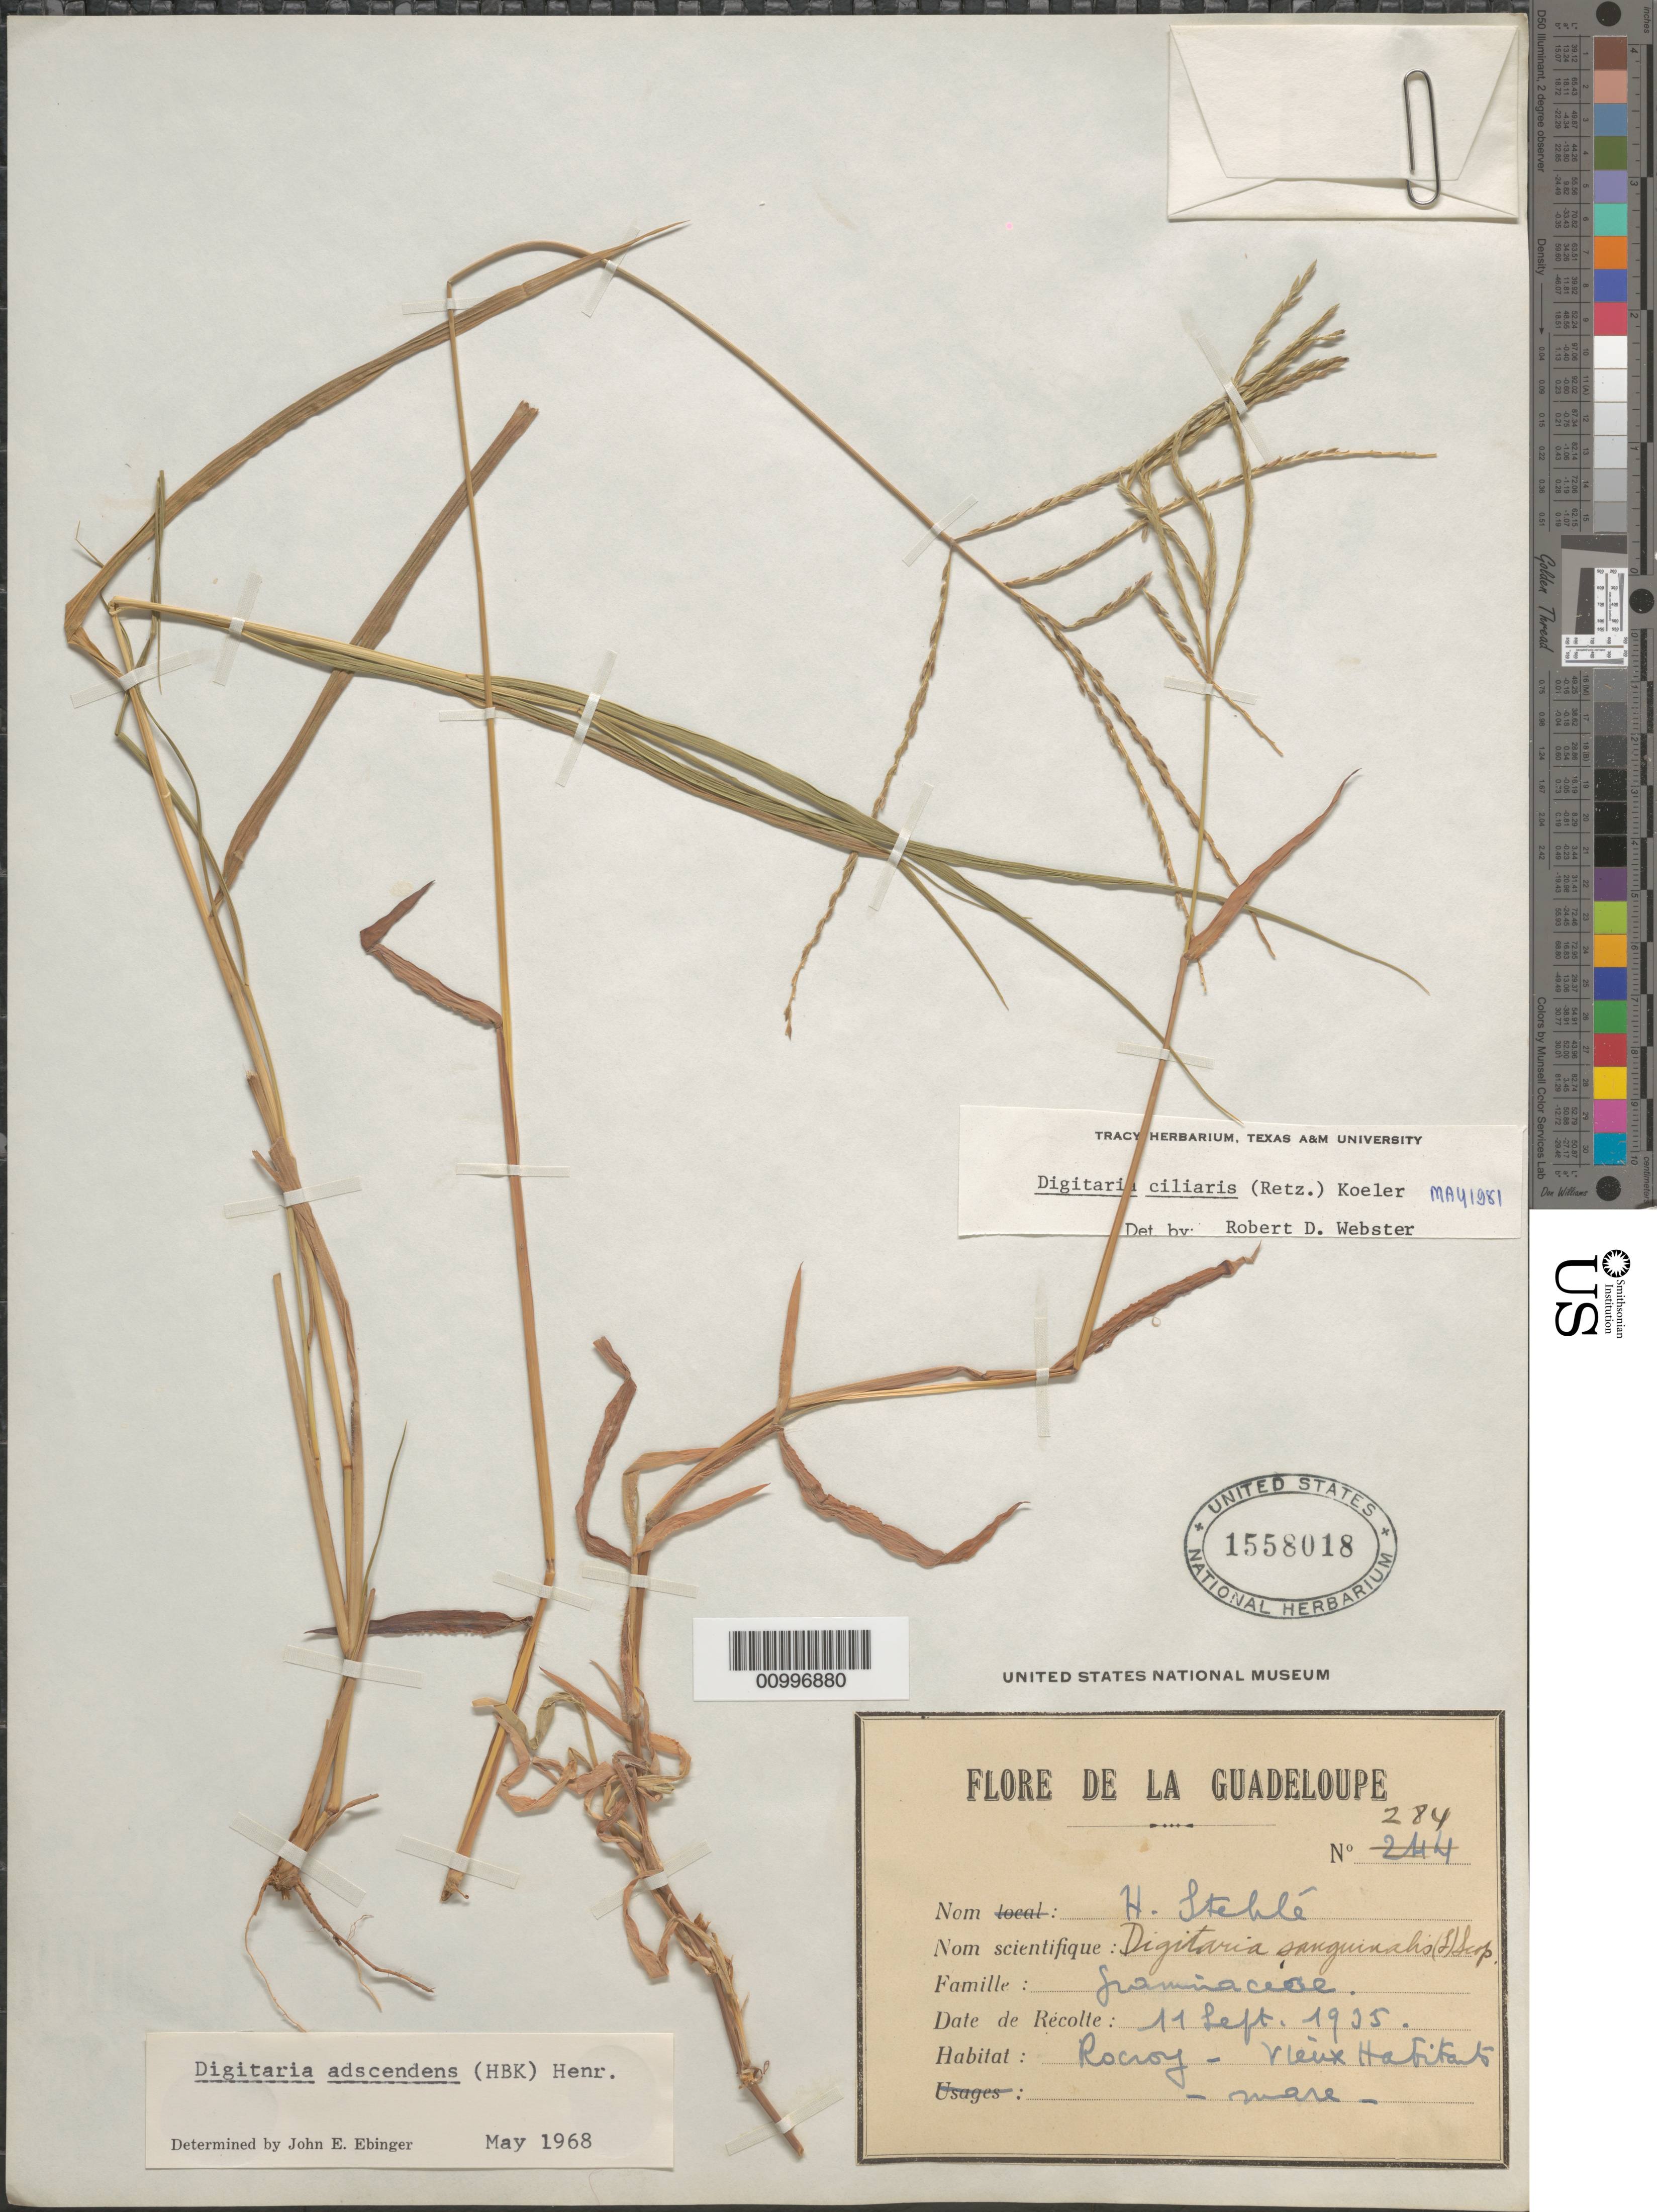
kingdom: Plantae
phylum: Tracheophyta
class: Liliopsida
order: Poales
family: Poaceae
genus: Digitaria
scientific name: Digitaria ciliaris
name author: (Retz.) Koeler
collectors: H. Stehlé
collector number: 284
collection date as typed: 11 Sep 1935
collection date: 1935-09-11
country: Guadeloupe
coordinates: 0 N, 0 E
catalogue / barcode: US 1558018